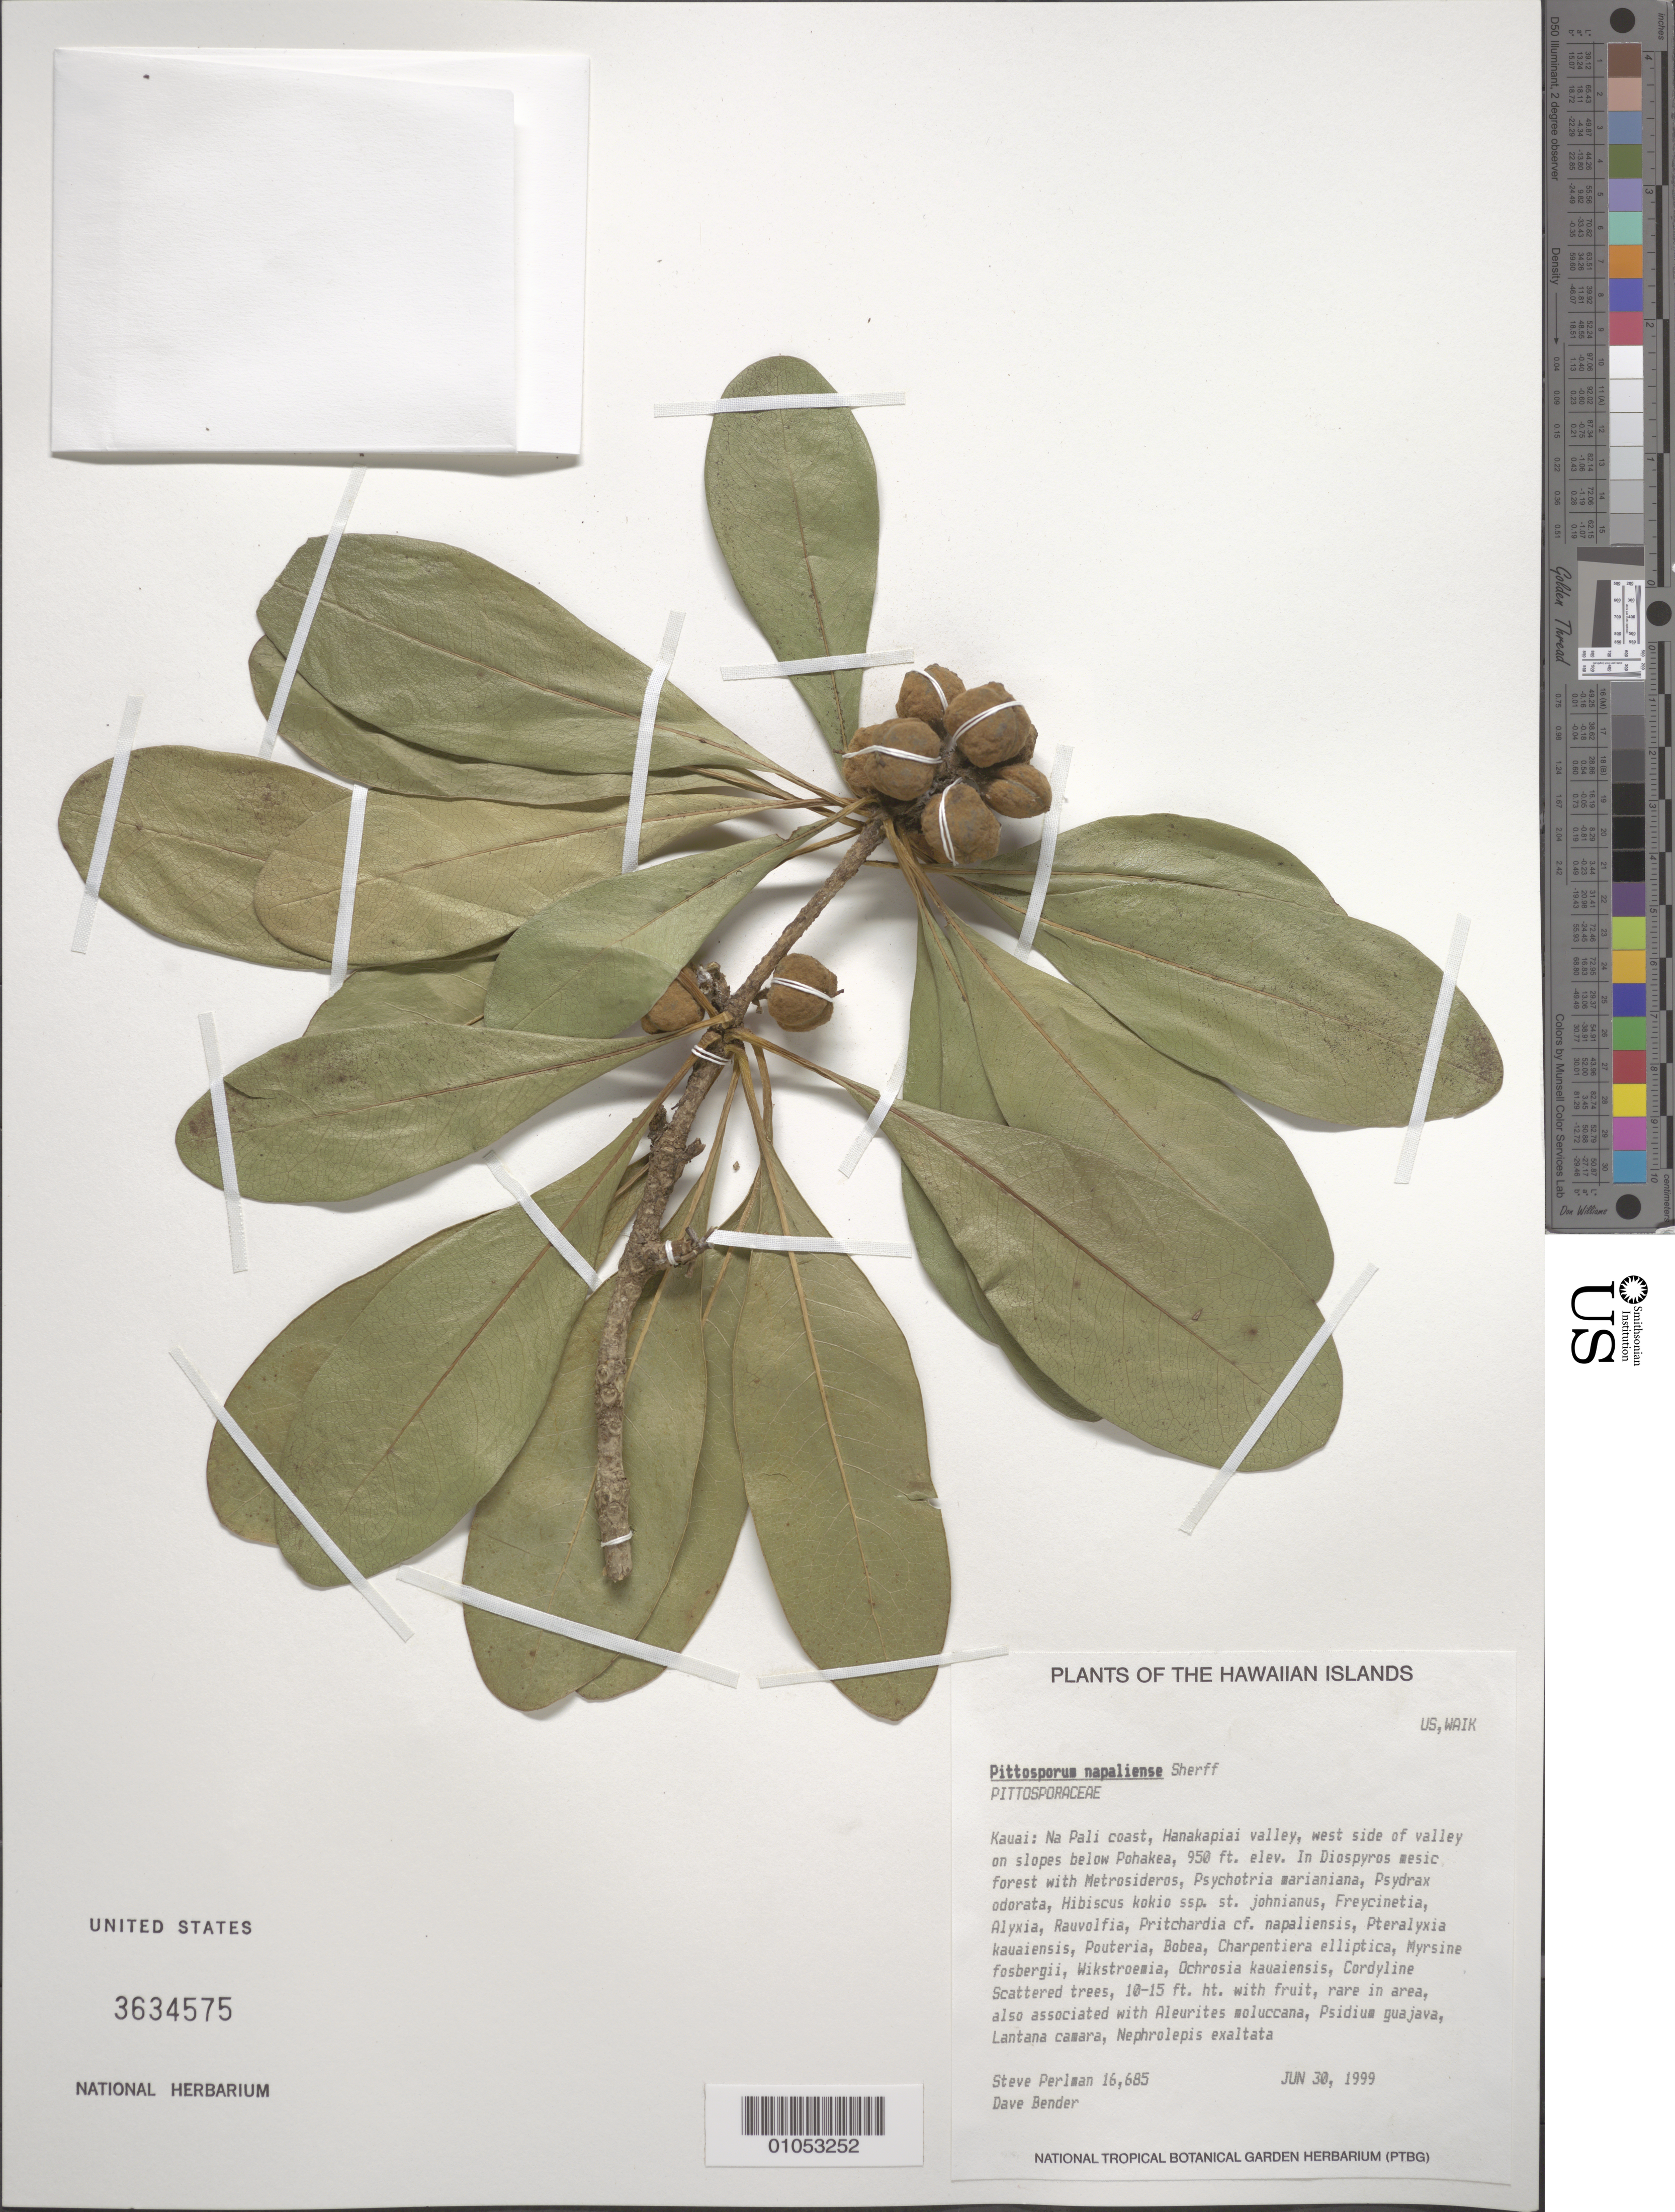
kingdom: Plantae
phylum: Tracheophyta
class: Magnoliopsida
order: Apiales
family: Pittosporaceae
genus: Pittosporum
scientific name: Pittosporum napaliense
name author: Sherff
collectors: S. P. Perlman & D. Bender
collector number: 16685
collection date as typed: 30 Jun 1999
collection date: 1999-06-30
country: United States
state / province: Hawaii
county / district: Kaui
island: Kaua'i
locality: NaPali Coast, Hanakapiai Valley, west side of valley on slopes below Pohakea.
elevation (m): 290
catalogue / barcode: US 3634575